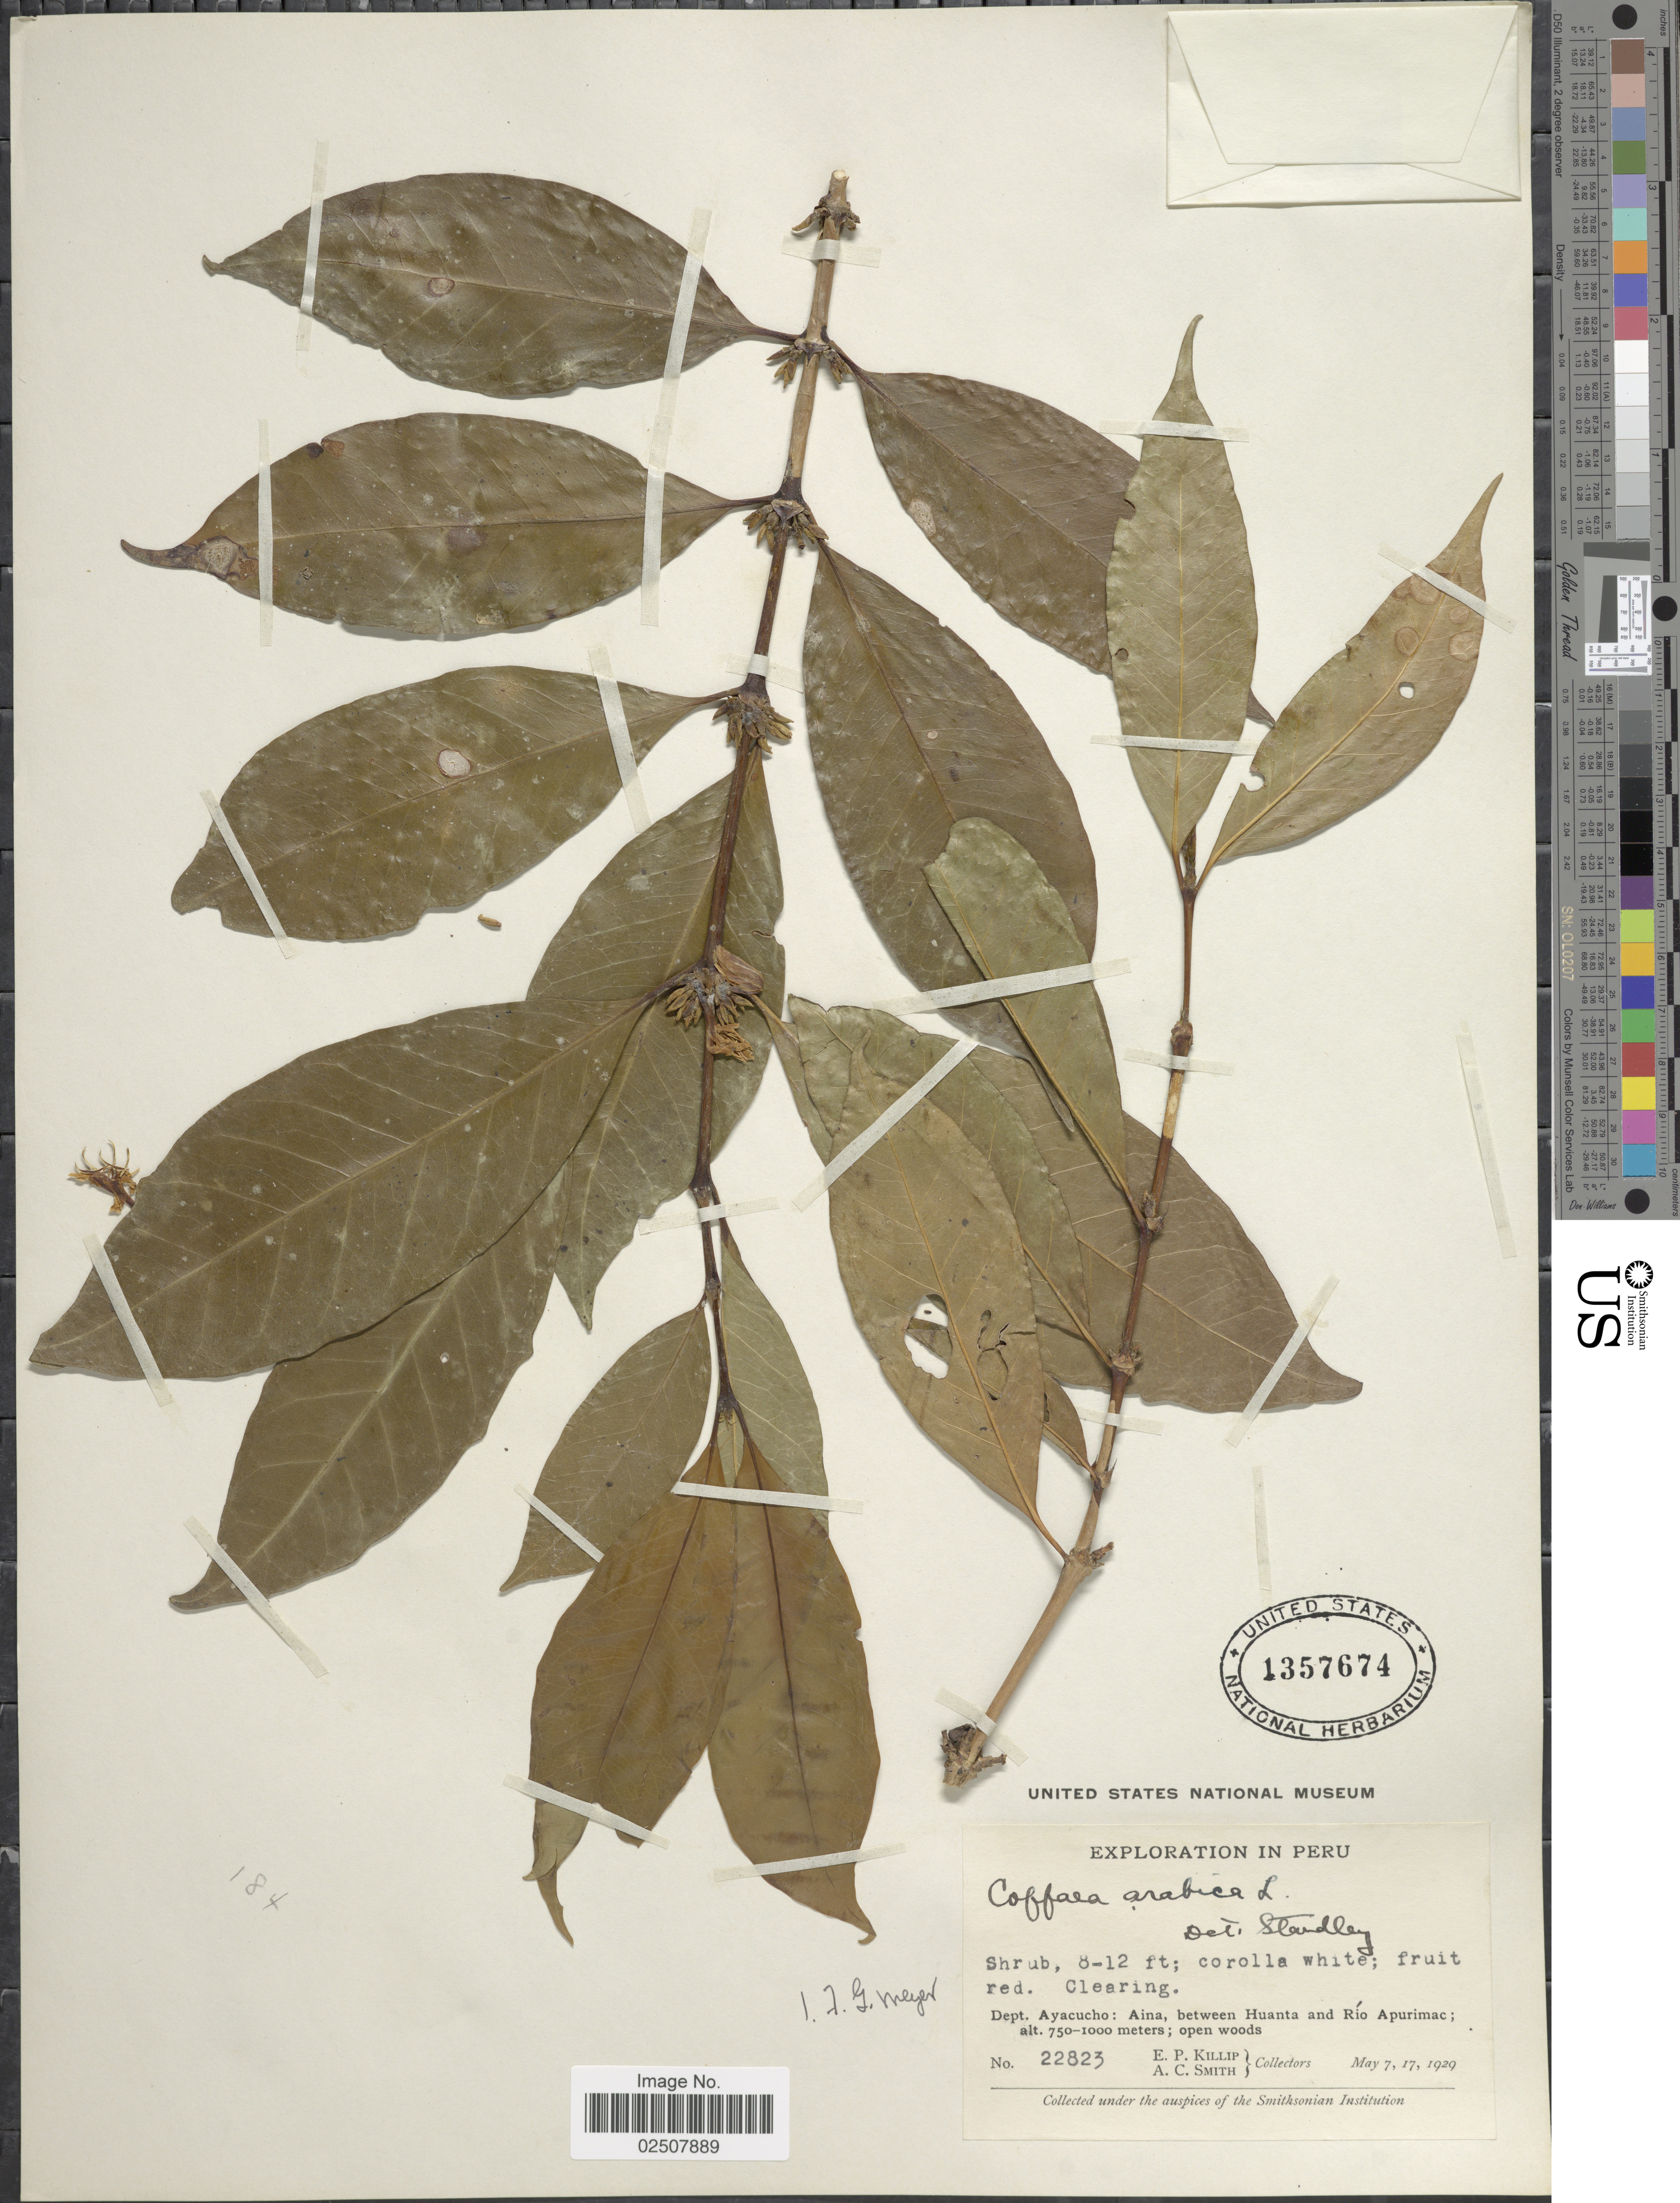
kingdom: Plantae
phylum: Tracheophyta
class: Magnoliopsida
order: Gentianales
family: Rubiaceae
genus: Coffea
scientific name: Coffea arabica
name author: L.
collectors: E. P. Killip & A. C. Smith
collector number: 22823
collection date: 1929-05-07/1929-05-17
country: Peru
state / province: Ayacucho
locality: Clearing, Dept. Ayacucho: Aina, between Huanta and Río Apurimac; dense woods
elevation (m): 750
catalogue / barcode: US 1357674